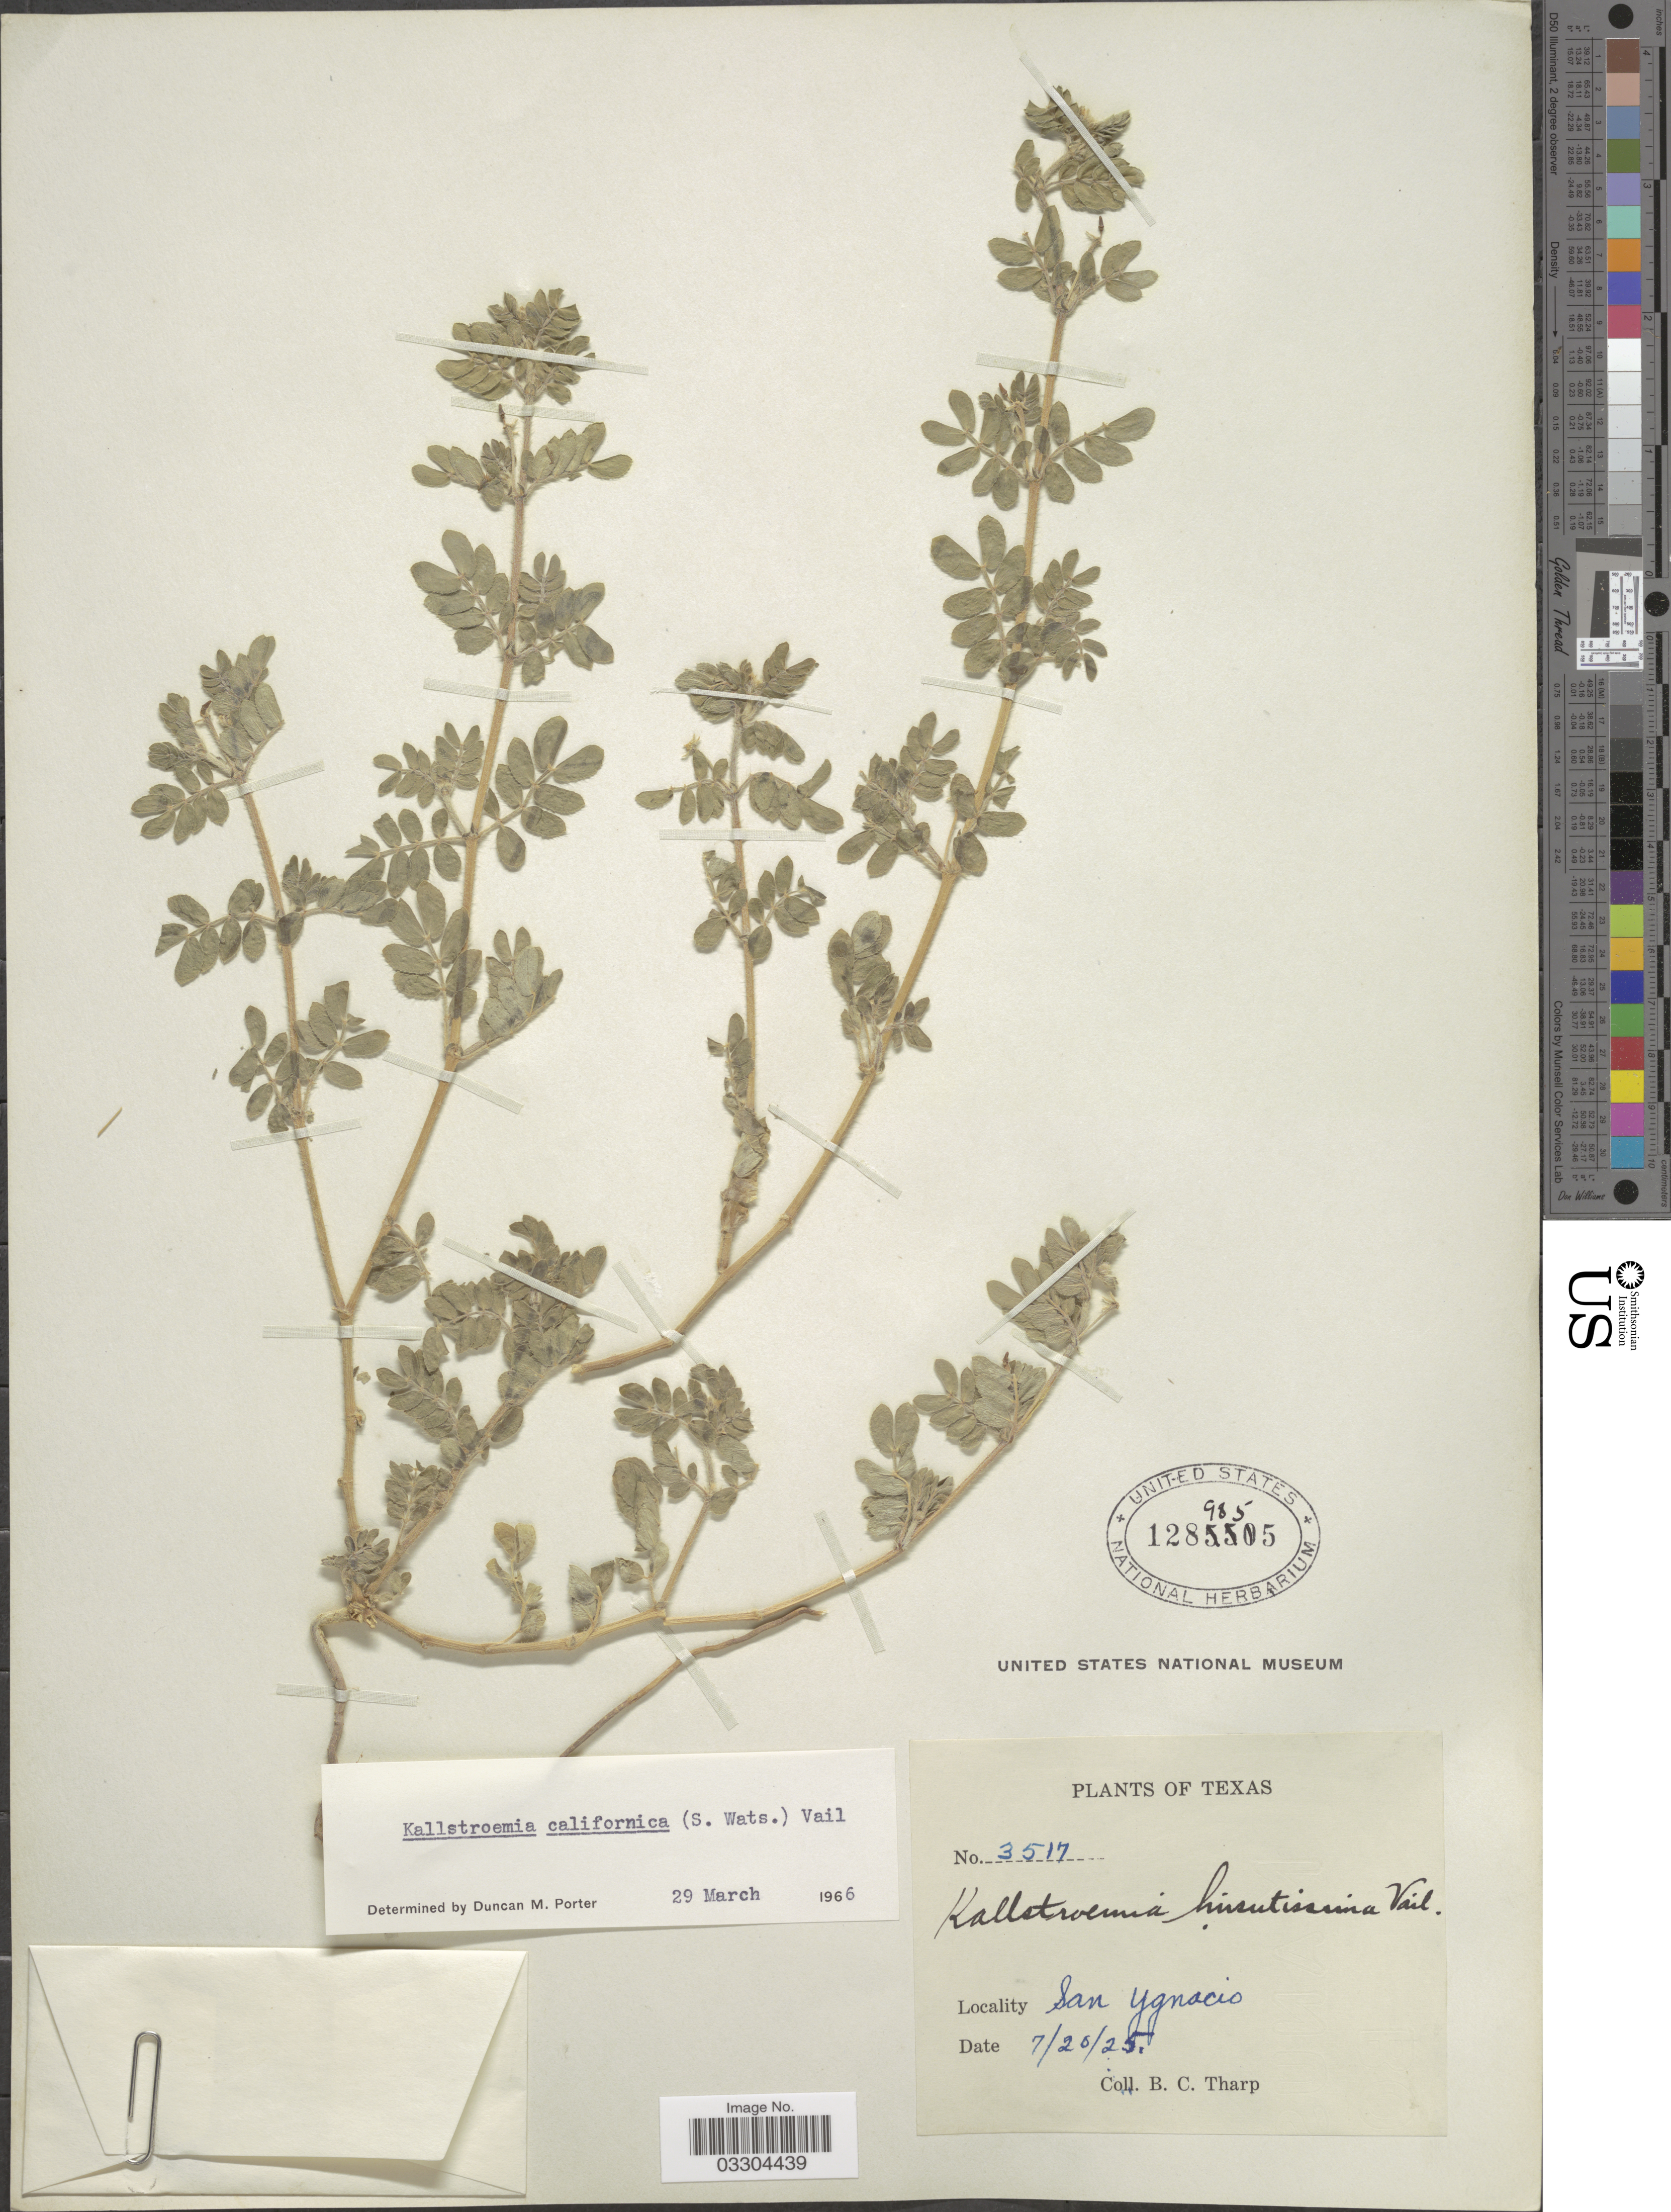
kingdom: Plantae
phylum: Tracheophyta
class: Magnoliopsida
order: Zygophyllales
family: Zygophyllaceae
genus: Kallstroemia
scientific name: Kallstroemia californica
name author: (S. Watson) Vail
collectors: B. C. Tharp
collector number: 3517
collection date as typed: Transcribed d/m/y: 20/7/25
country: United States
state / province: Texas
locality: San Ygnacio.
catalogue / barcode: US 1289855